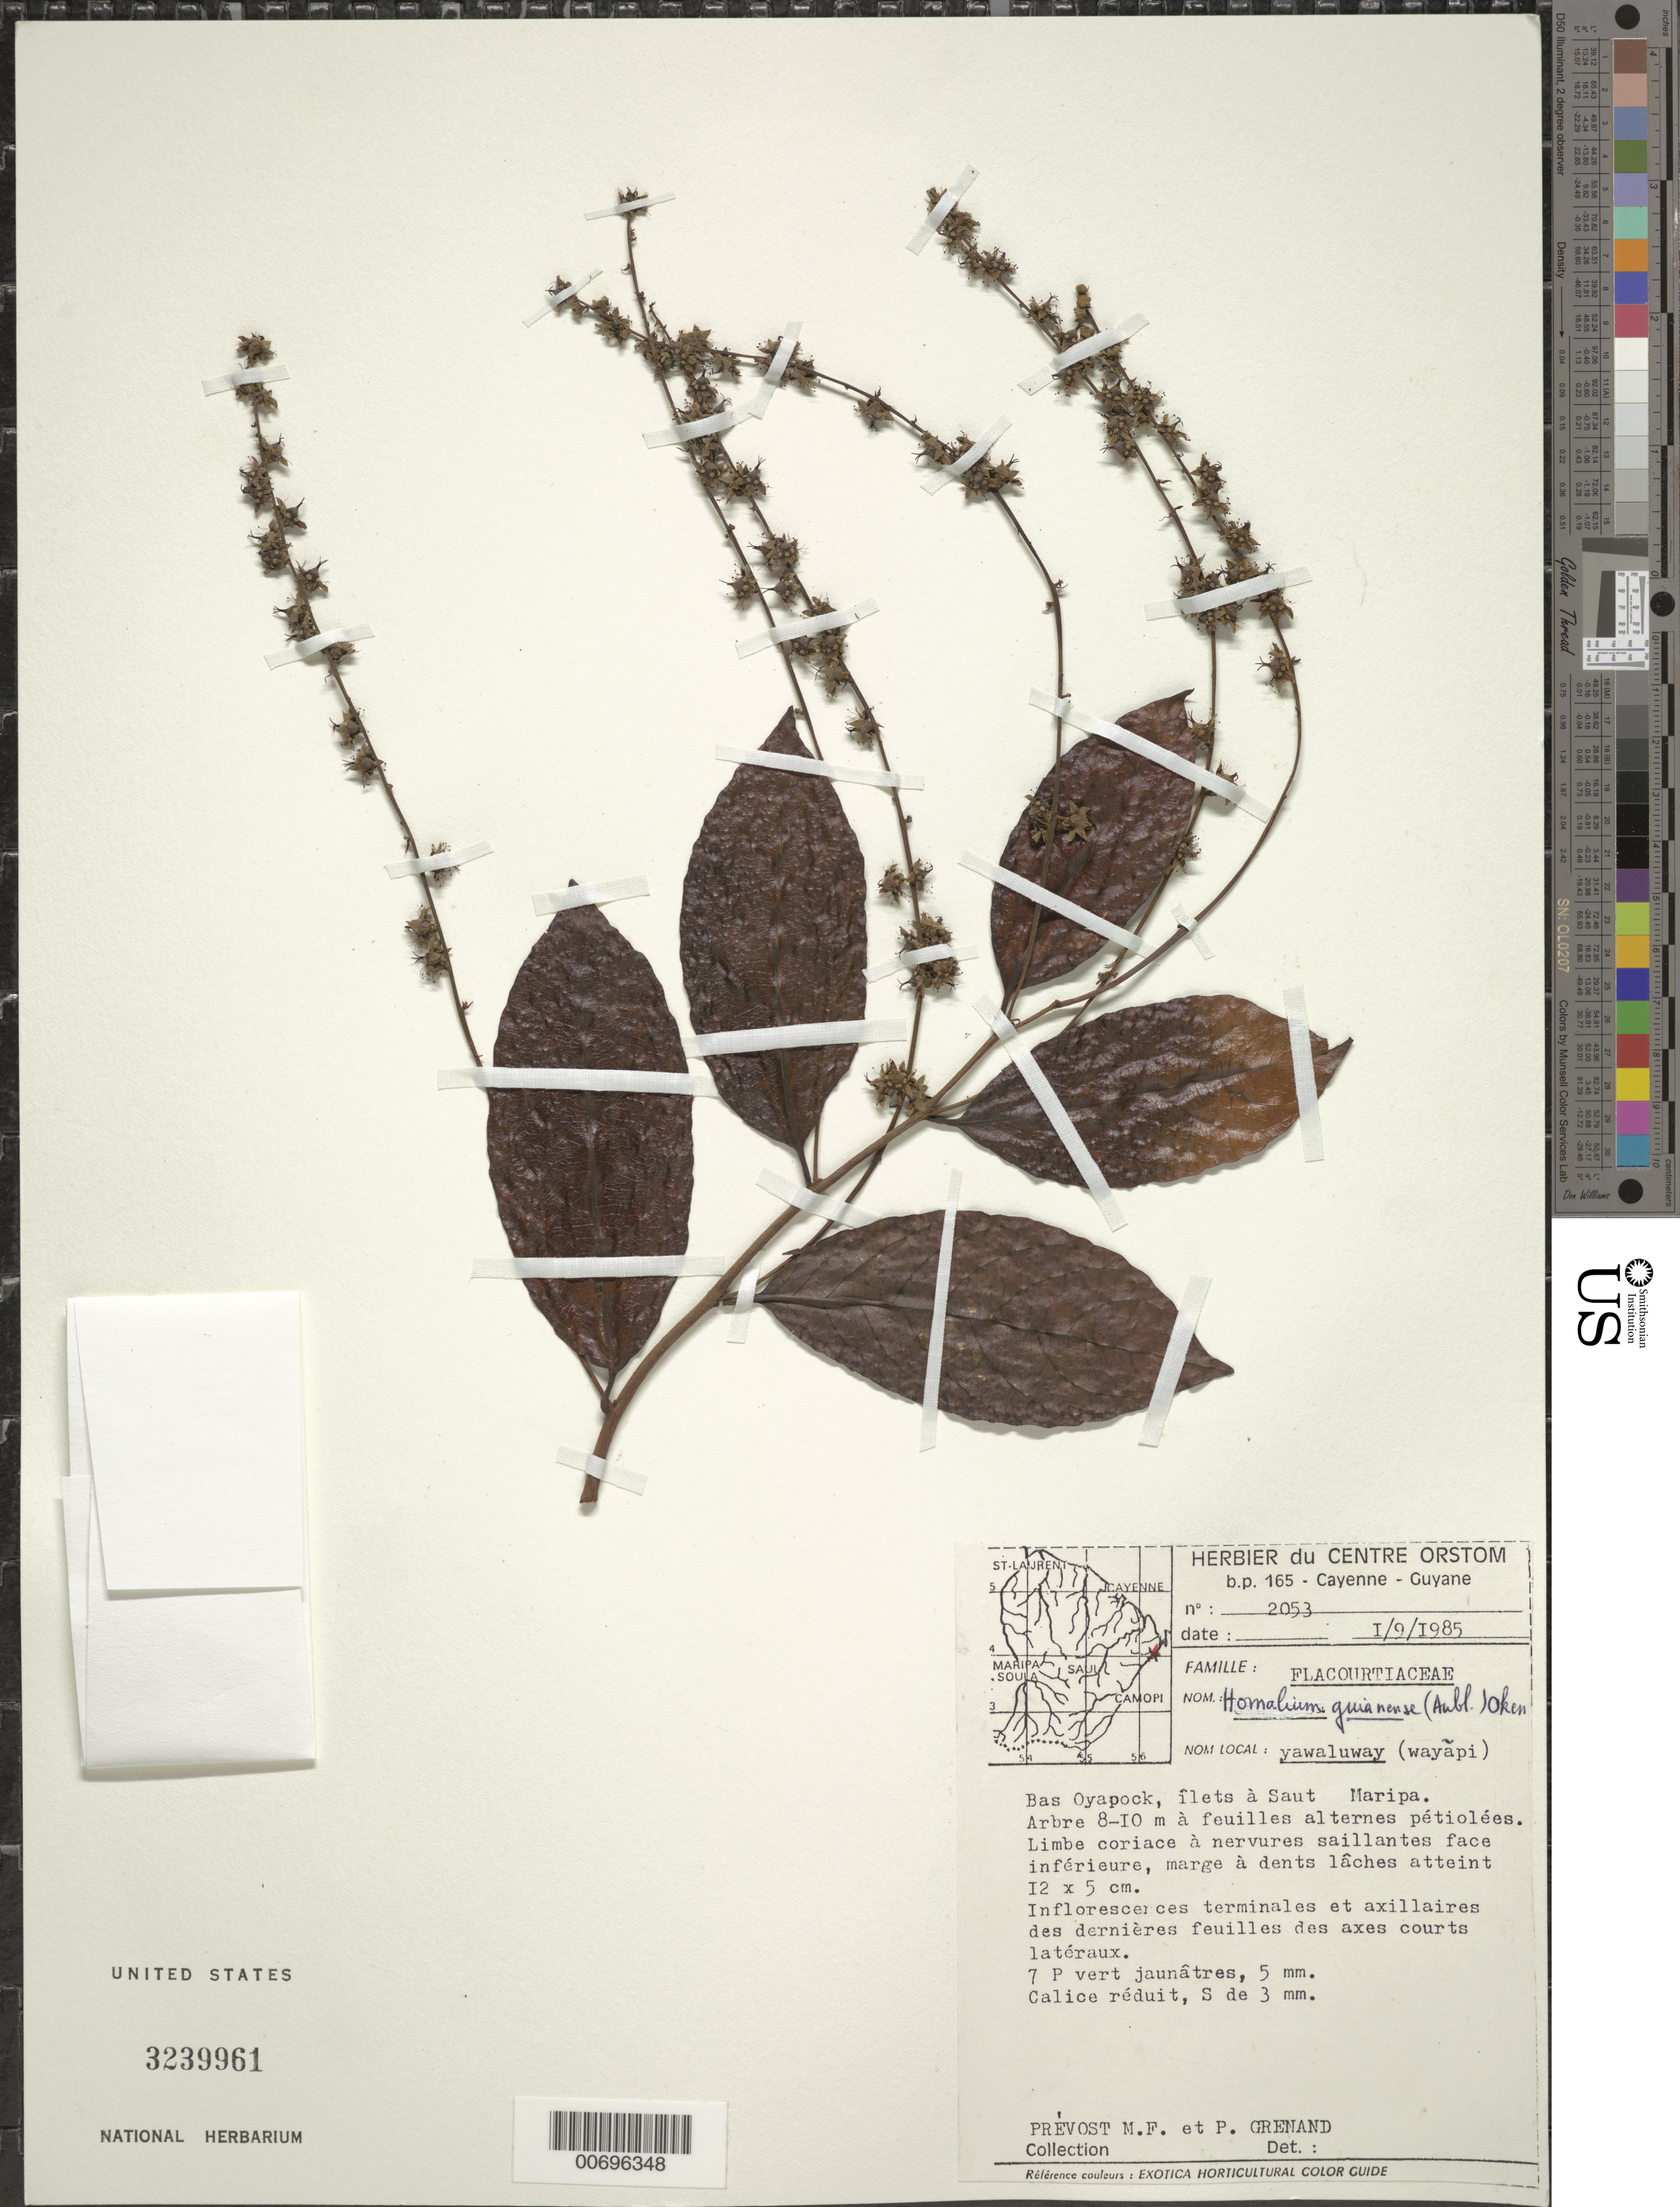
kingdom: Plantae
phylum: Tracheophyta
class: Magnoliopsida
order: Malpighiales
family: Salicaceae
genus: Homalium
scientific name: Homalium guianense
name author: (Aubl.) Oken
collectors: M.-F. Prévost & P. Grenand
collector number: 2053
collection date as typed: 9-Jan-85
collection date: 1985-01-09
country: French Guiana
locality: Bas Oyapock, îlets à Saut Maripa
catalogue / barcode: US 3239961